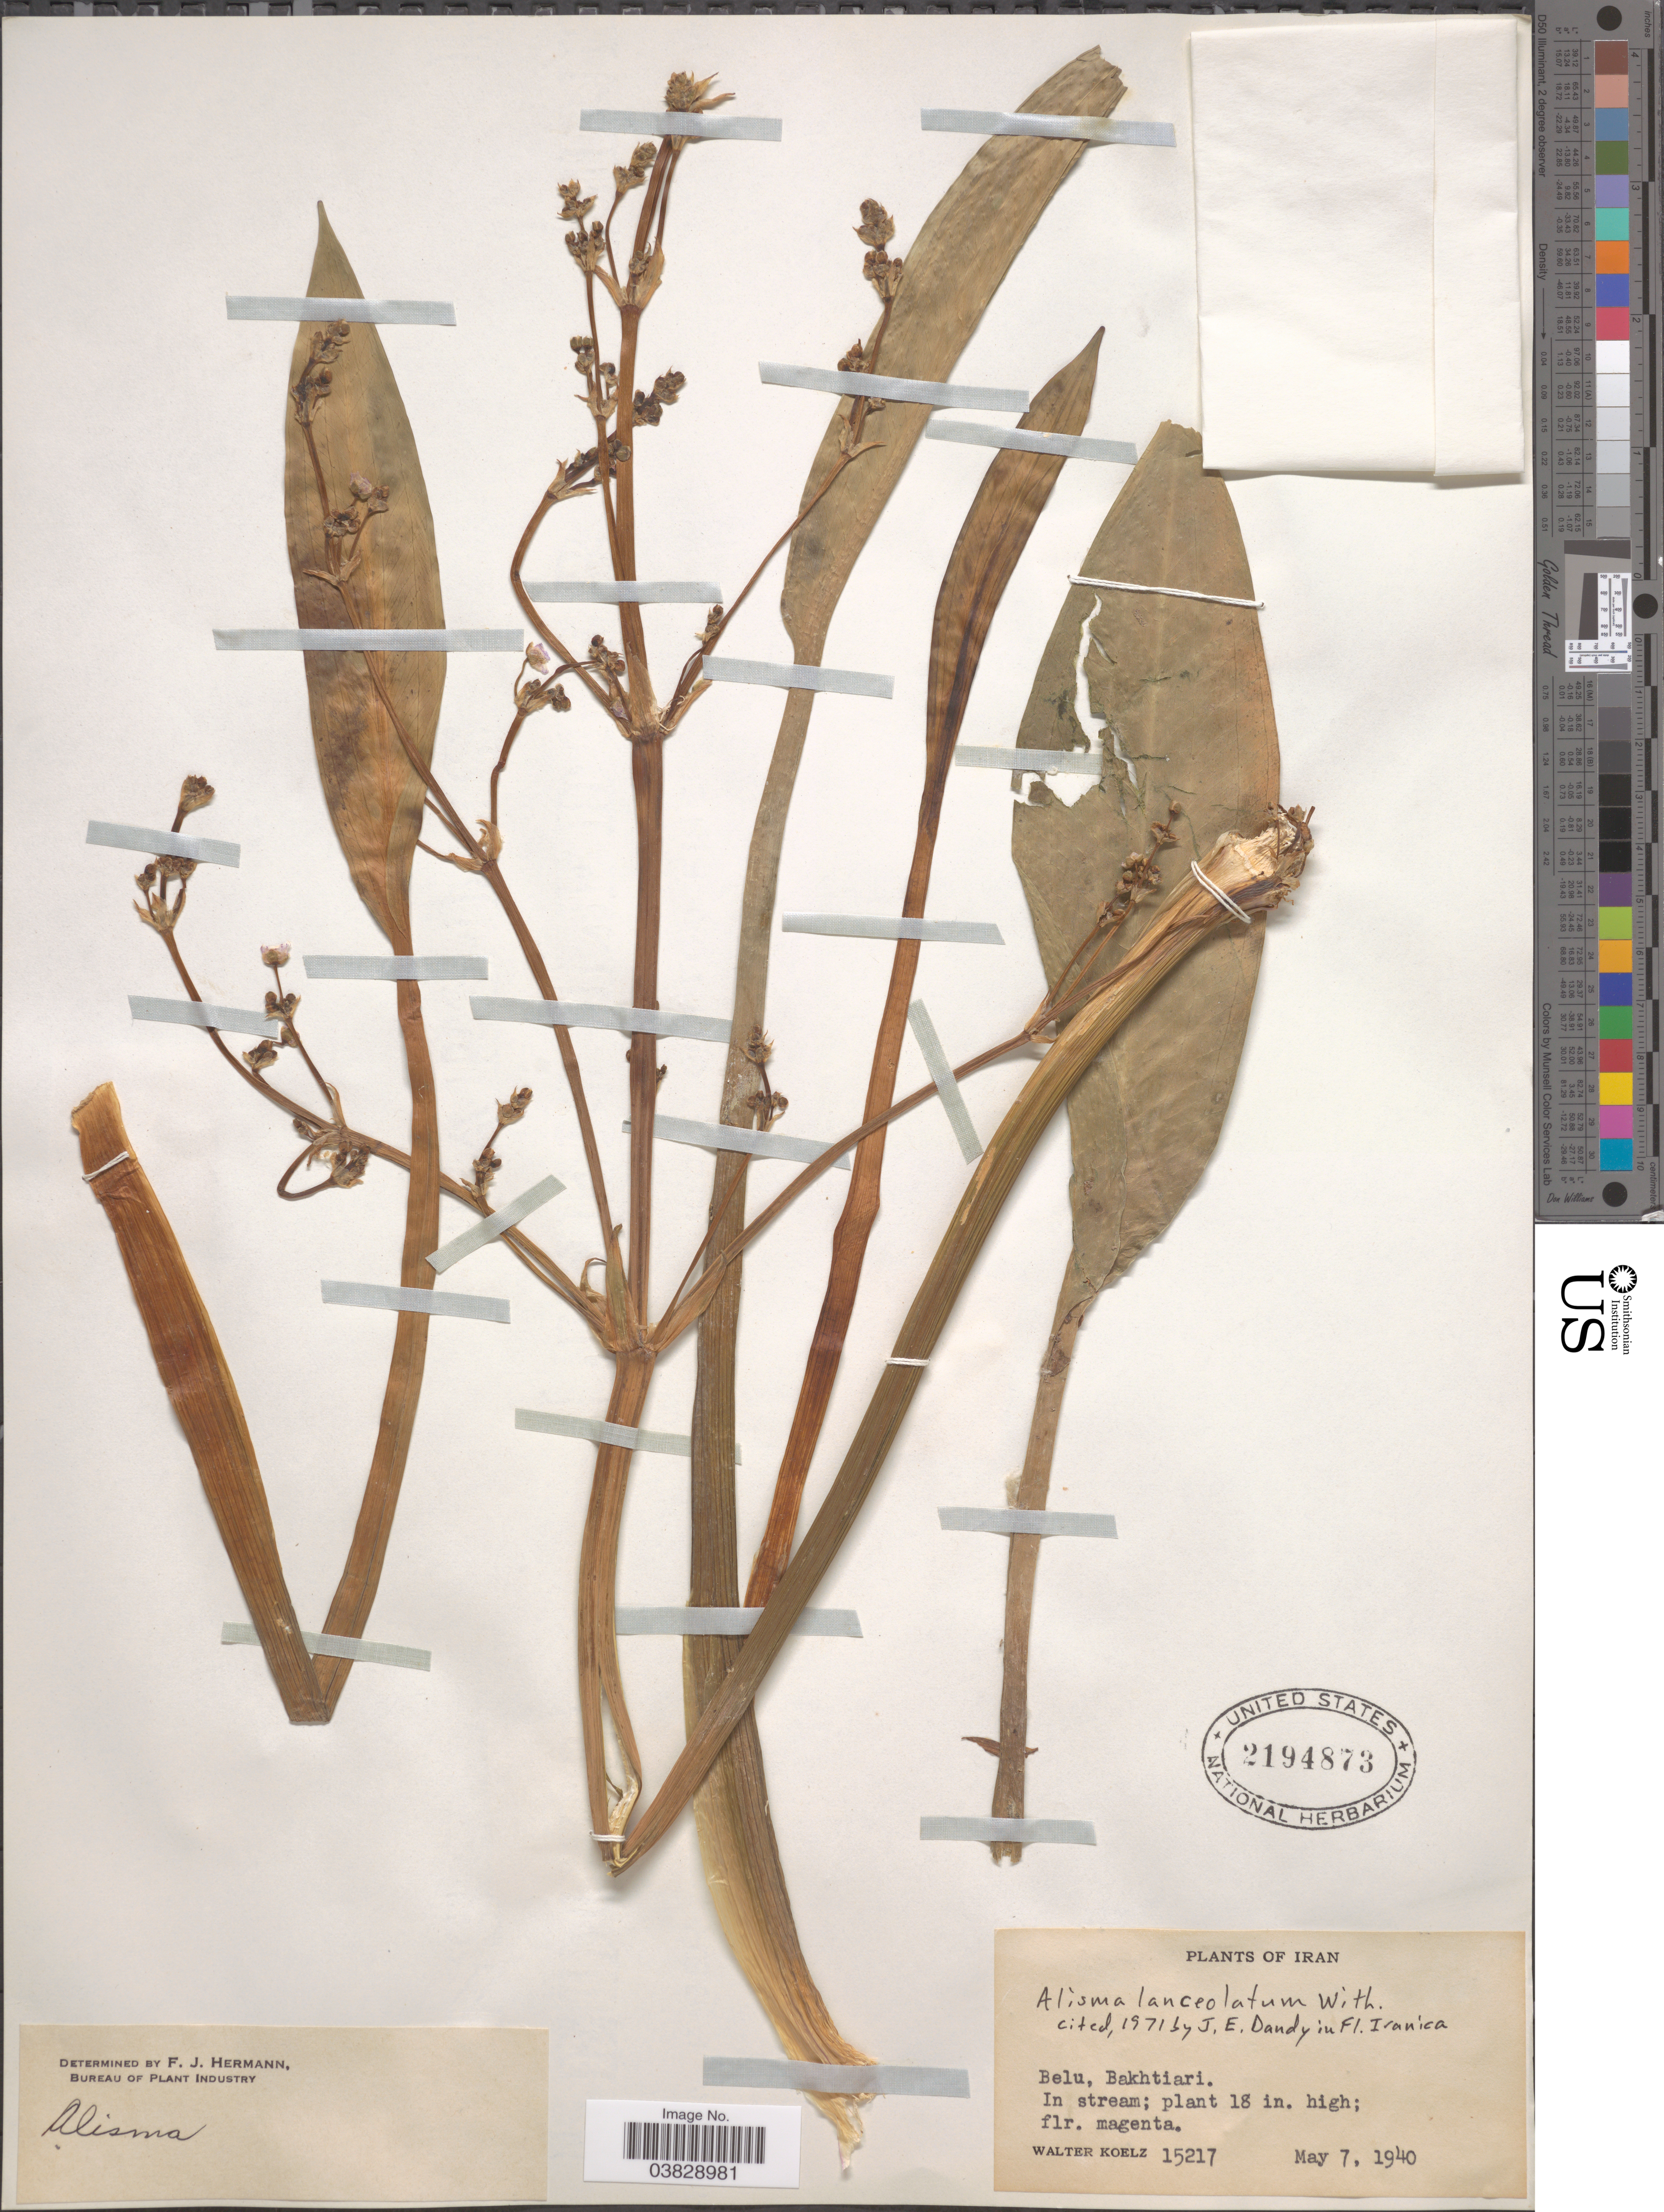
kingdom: Plantae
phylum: Tracheophyta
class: Liliopsida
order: Alismatales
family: Alismataceae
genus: Alisma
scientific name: Alisma lanceolatum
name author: With.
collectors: W. N. Koelz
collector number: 15217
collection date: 1940-05-07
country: Iran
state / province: Chahar Mahaal and Bakhtiari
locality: Belu, Bakhtiari. In stream.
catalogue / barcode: US 2194873